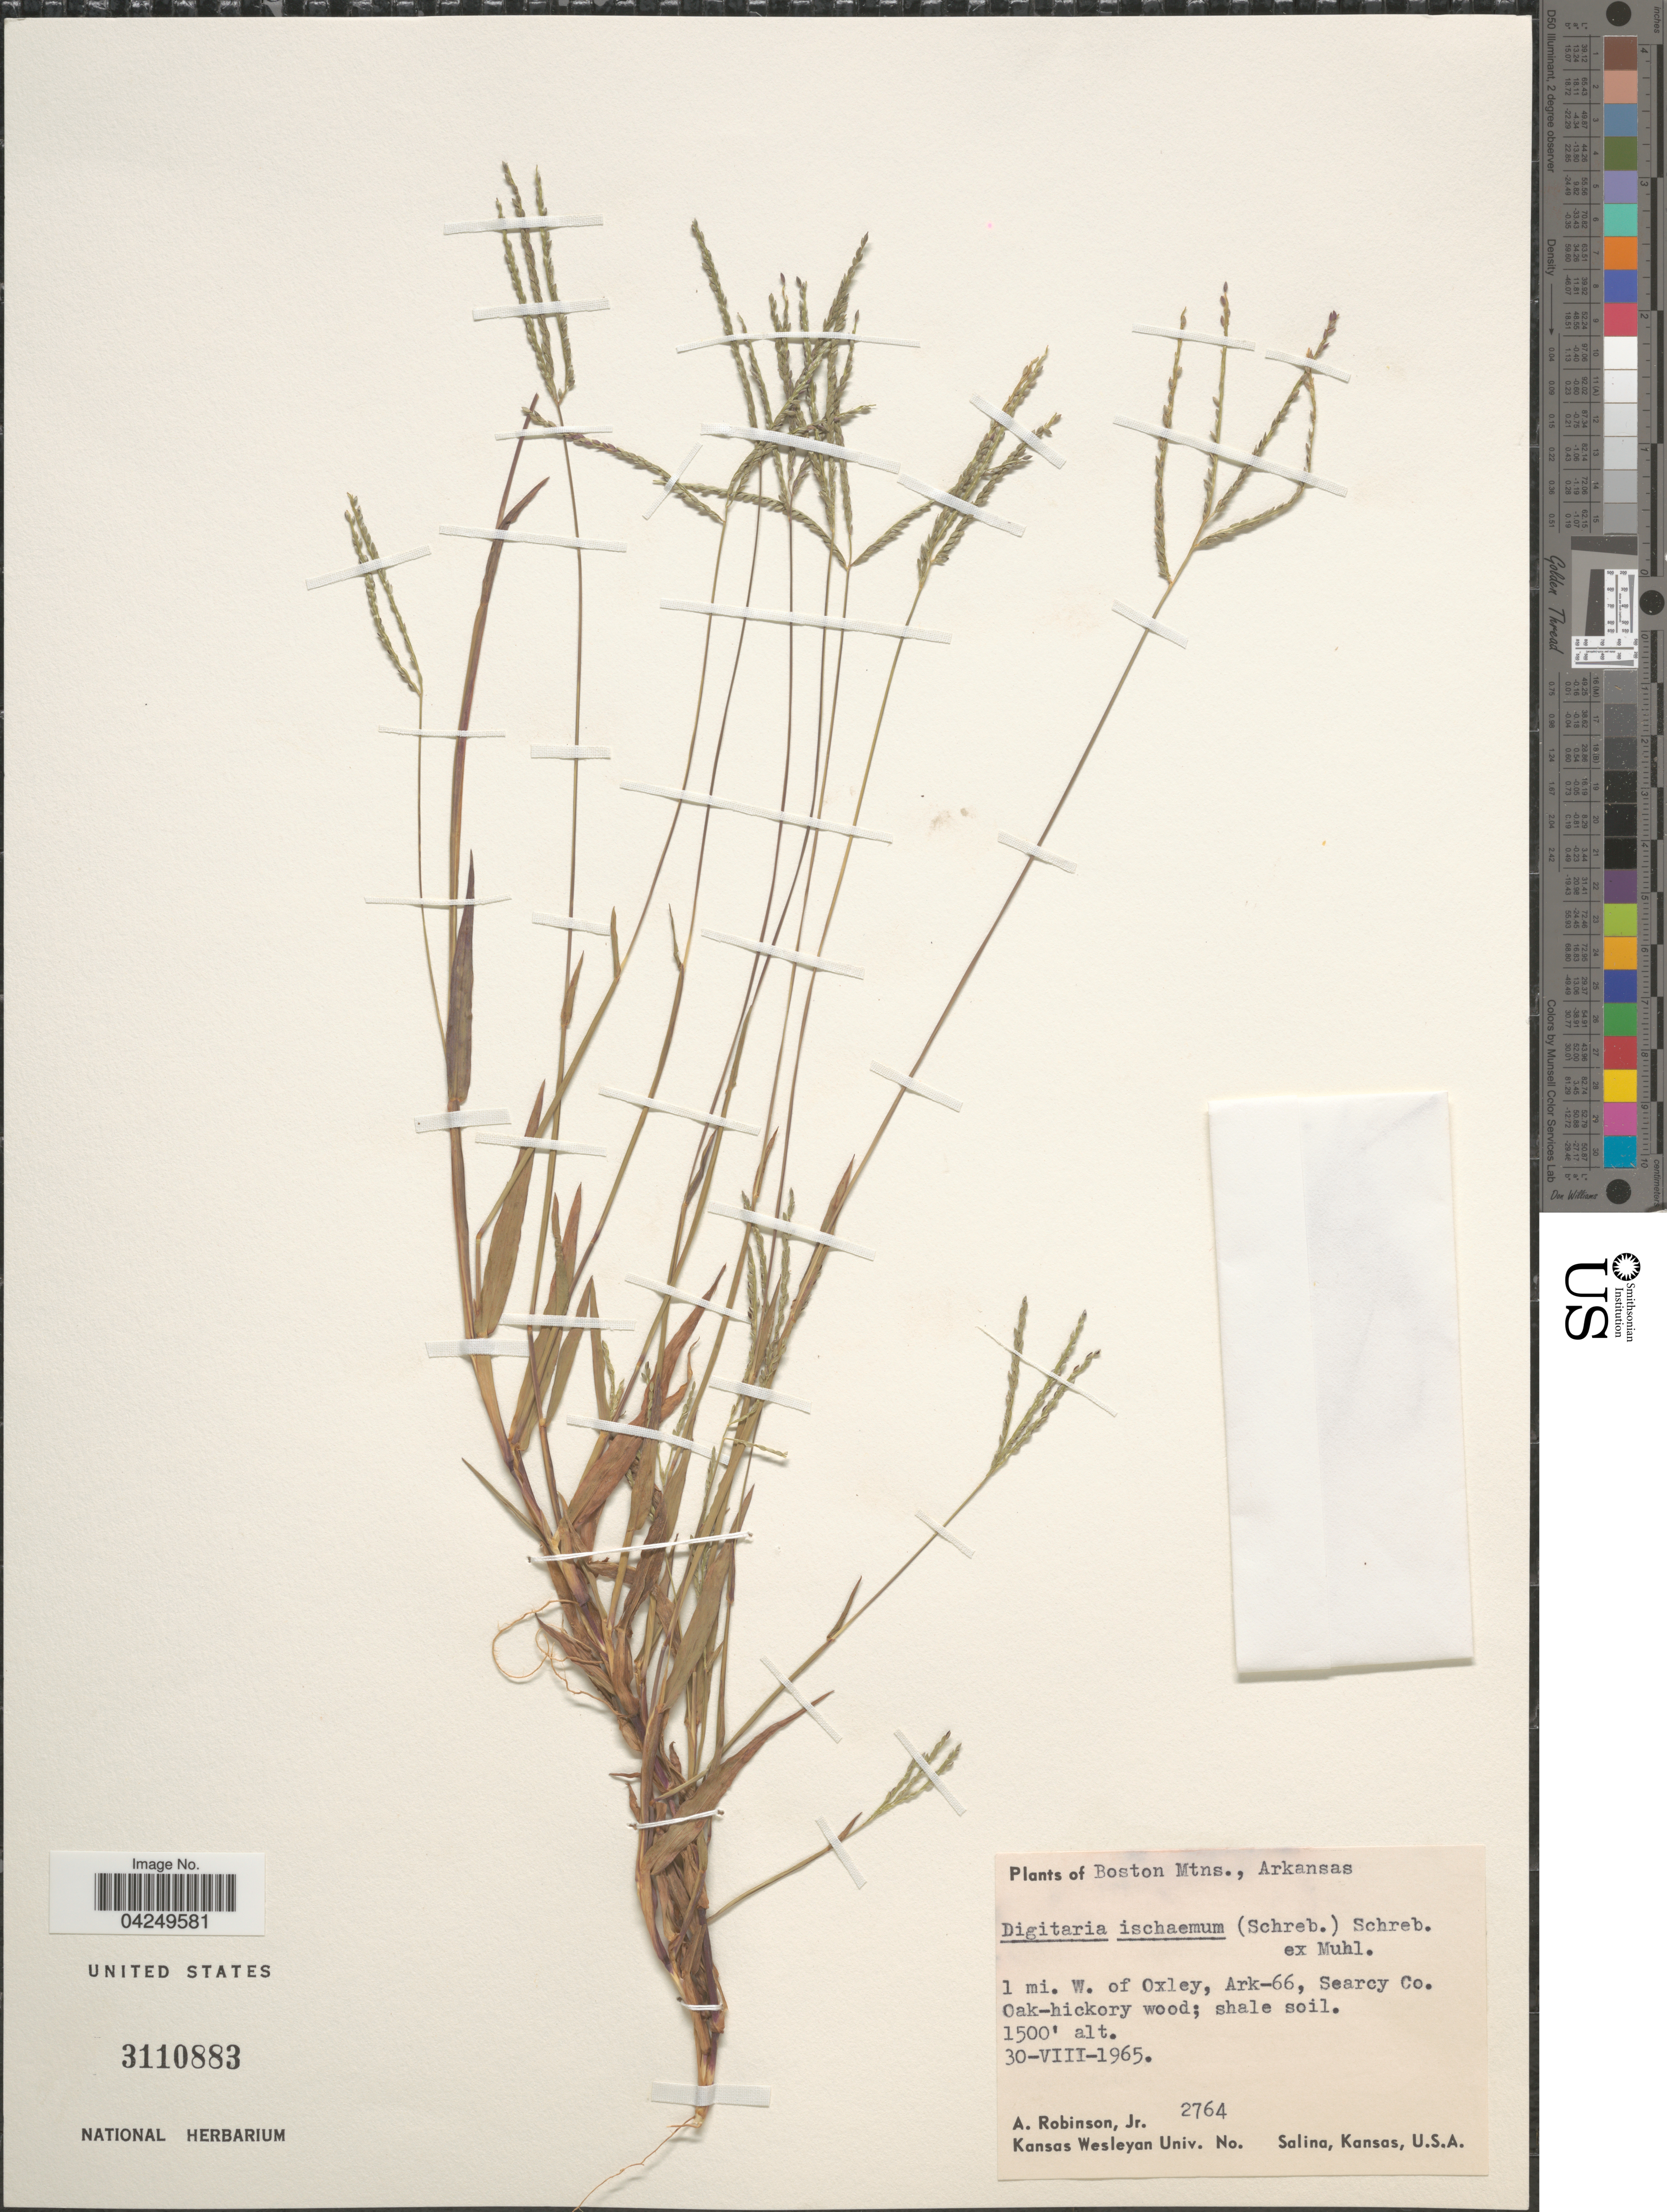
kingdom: Plantae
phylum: Tracheophyta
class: Liliopsida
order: Poales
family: Poaceae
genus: Digitaria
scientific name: Digitaria ischaemum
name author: (Schreber) Schreber ex Muhl.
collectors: A. Robinson Jr.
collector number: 2764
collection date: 1965-08-30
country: United States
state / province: Arkansas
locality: Boston Mtns. 1 mi. W. of Oxley, Ark-66, Searcy Co.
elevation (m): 457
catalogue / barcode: US 3110883